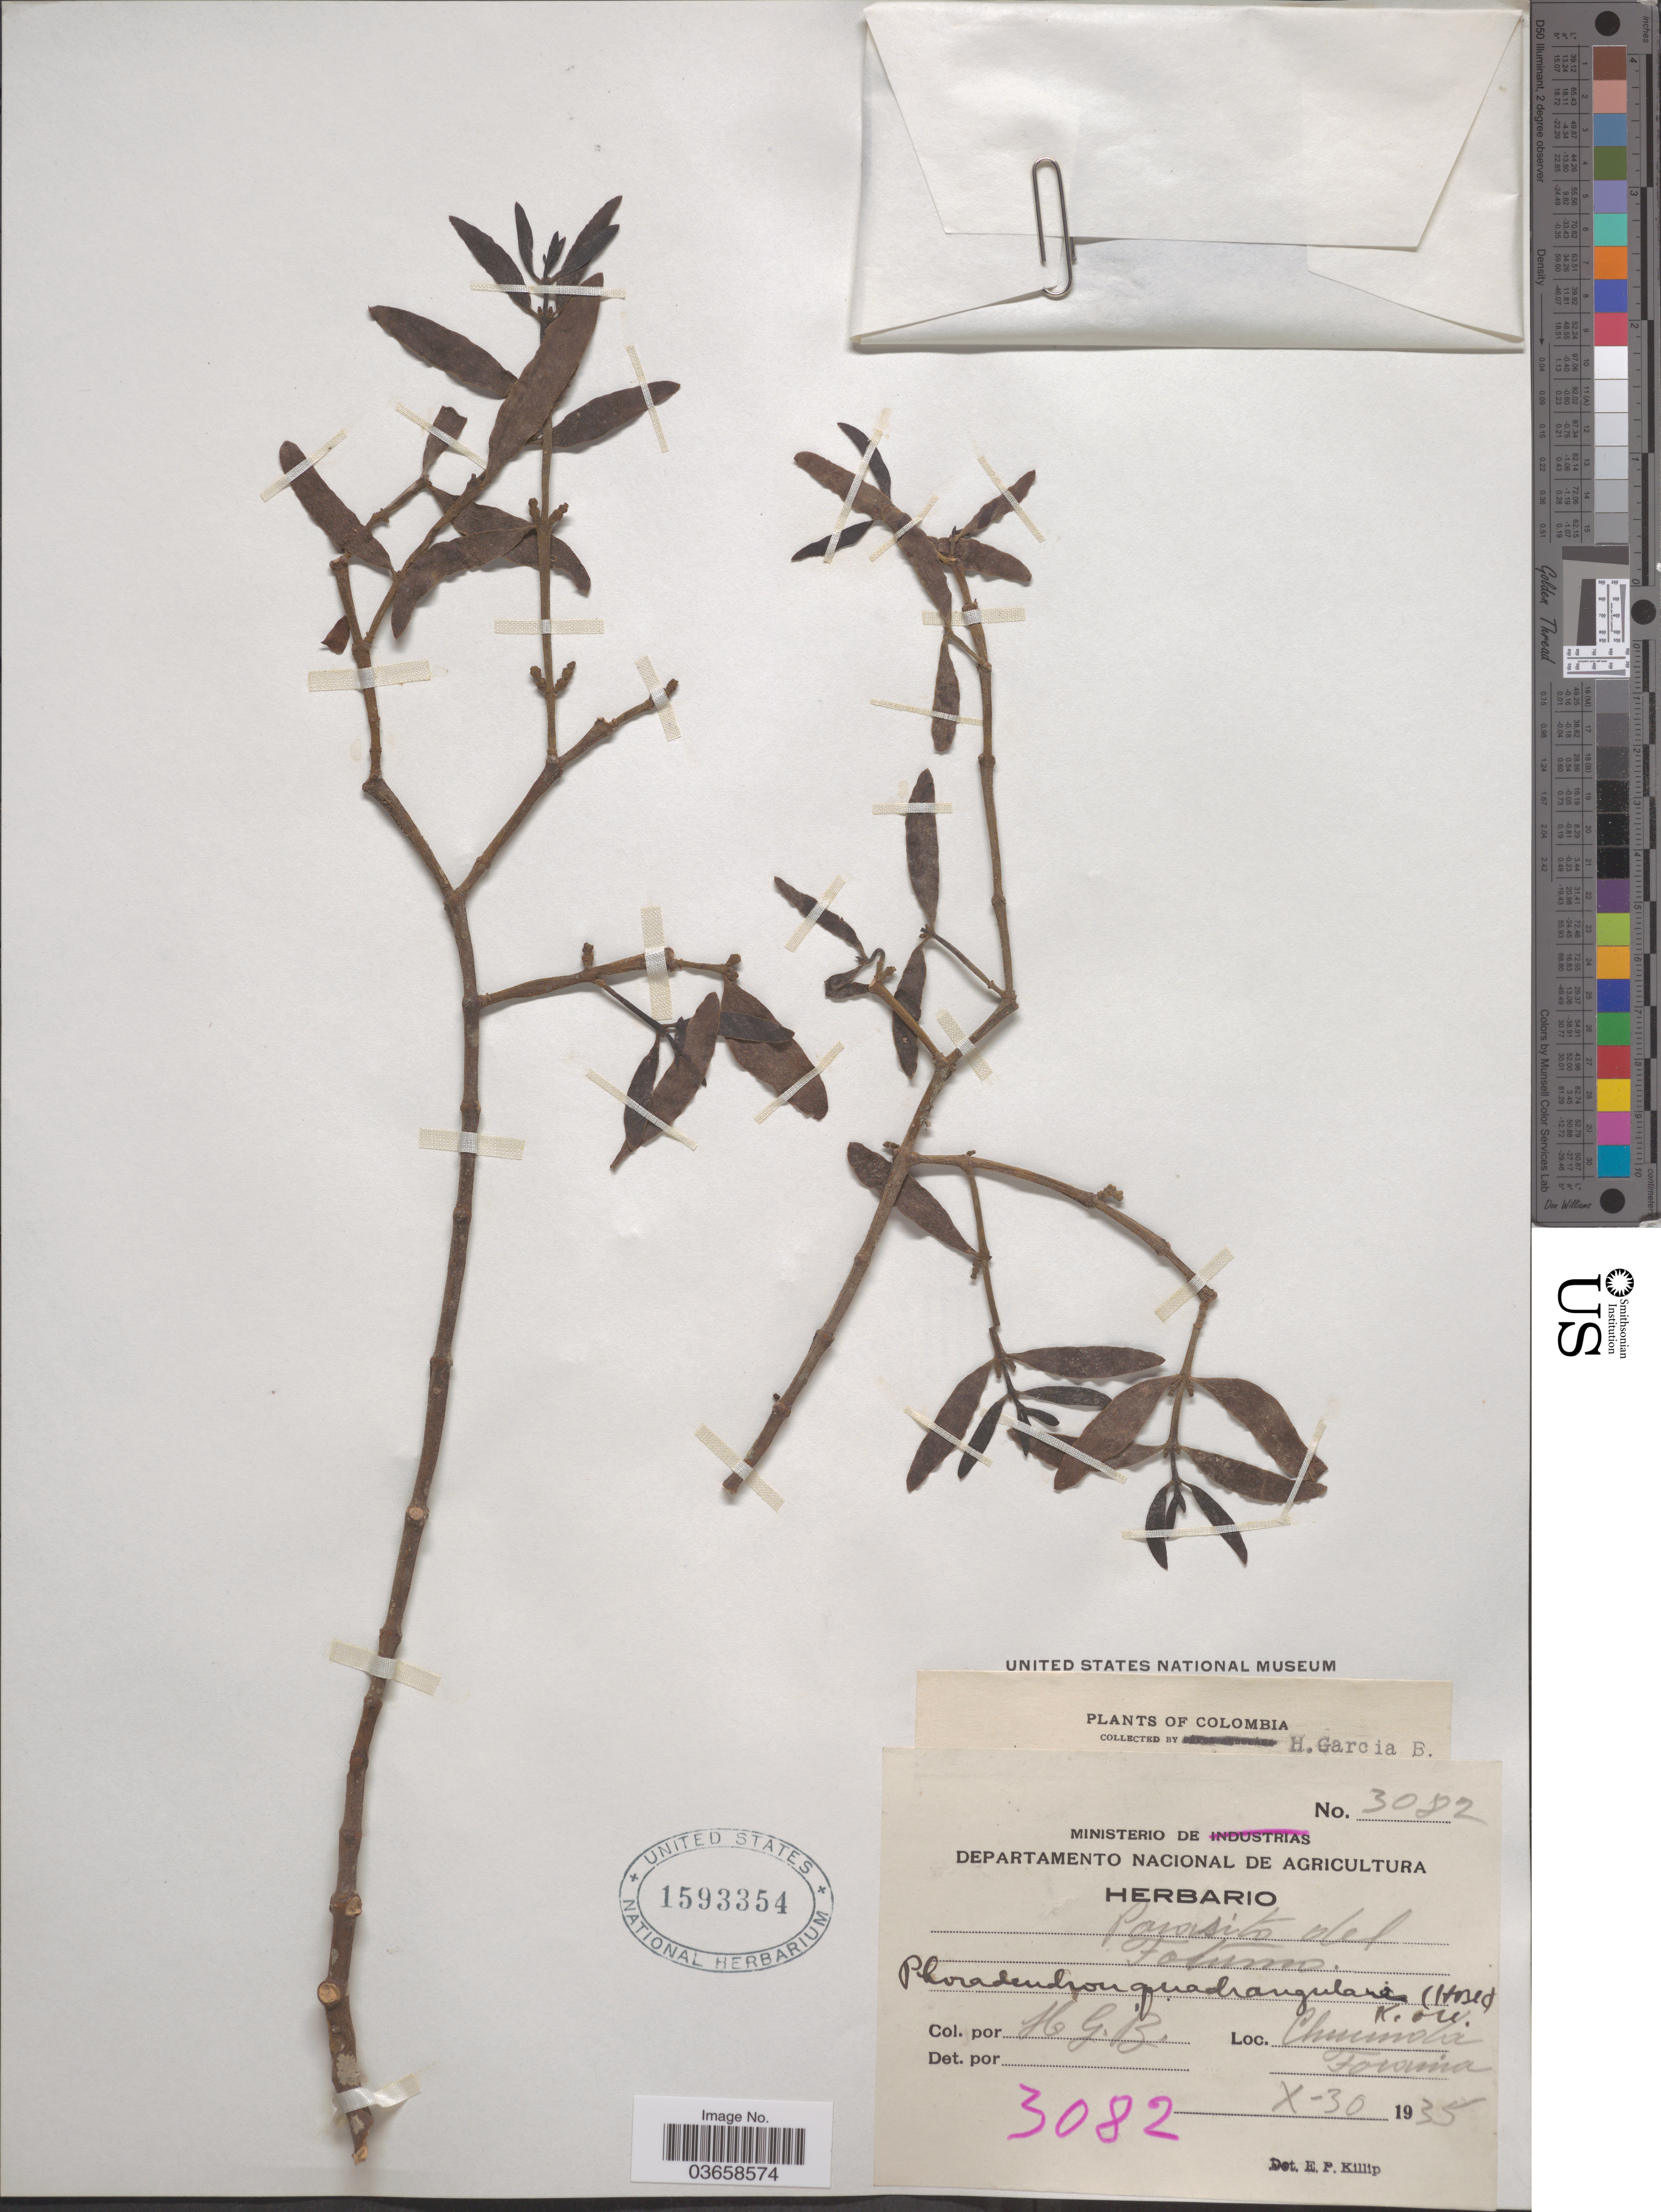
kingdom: Plantae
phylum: Tracheophyta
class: Magnoliopsida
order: Santalales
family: Viscaceae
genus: Phoradendron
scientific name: Phoradendron quadrangulare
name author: (Kunth) Griseb.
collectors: H. García B.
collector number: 3082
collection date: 1935-10-30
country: Colombia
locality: Chuimola. Tocaima.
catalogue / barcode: US 1593354